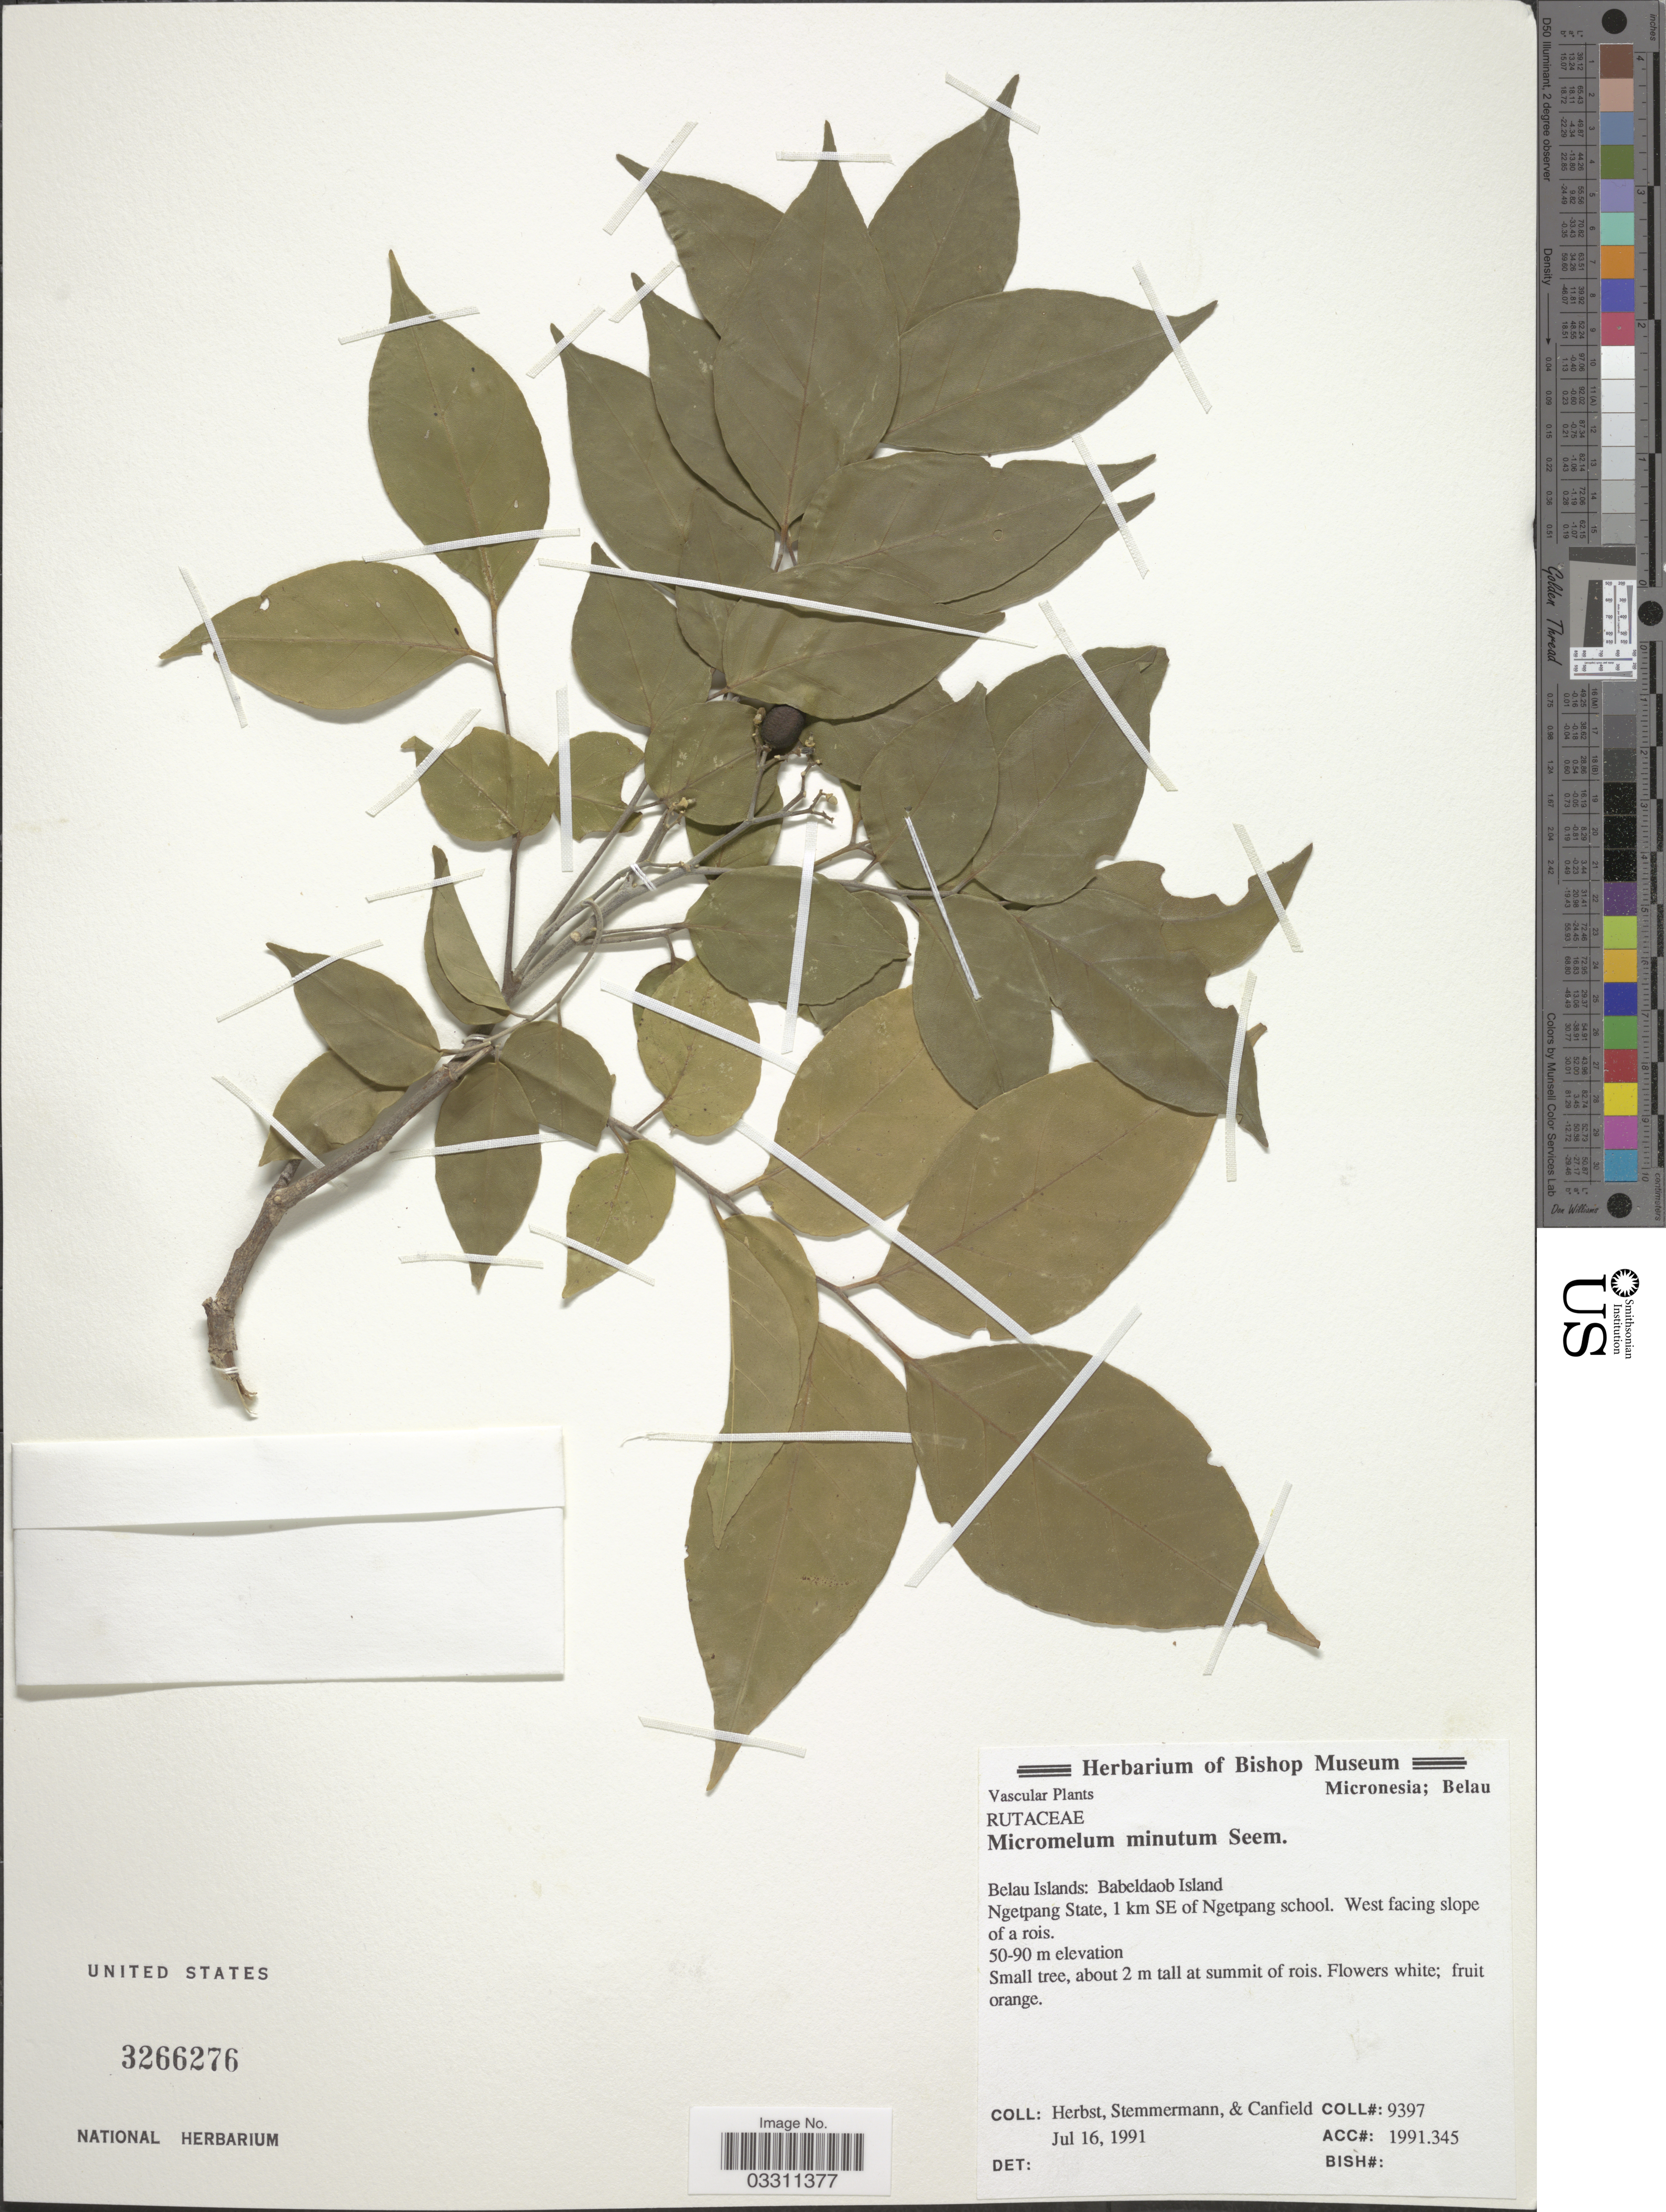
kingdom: Plantae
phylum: Tracheophyta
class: Magnoliopsida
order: Sapindales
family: Rutaceae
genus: Micromelum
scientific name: Micromelum minutum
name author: (G. Forst.) Wight & Arn.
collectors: -. Herbst, -. Stemmermann & -. Canfield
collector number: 9397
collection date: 1991-07-16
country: Palau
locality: Belau Islands: Babeldaob Island. Ngetpang State, 1 km SE of Ngetpang school.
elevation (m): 50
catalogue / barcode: US 3266276